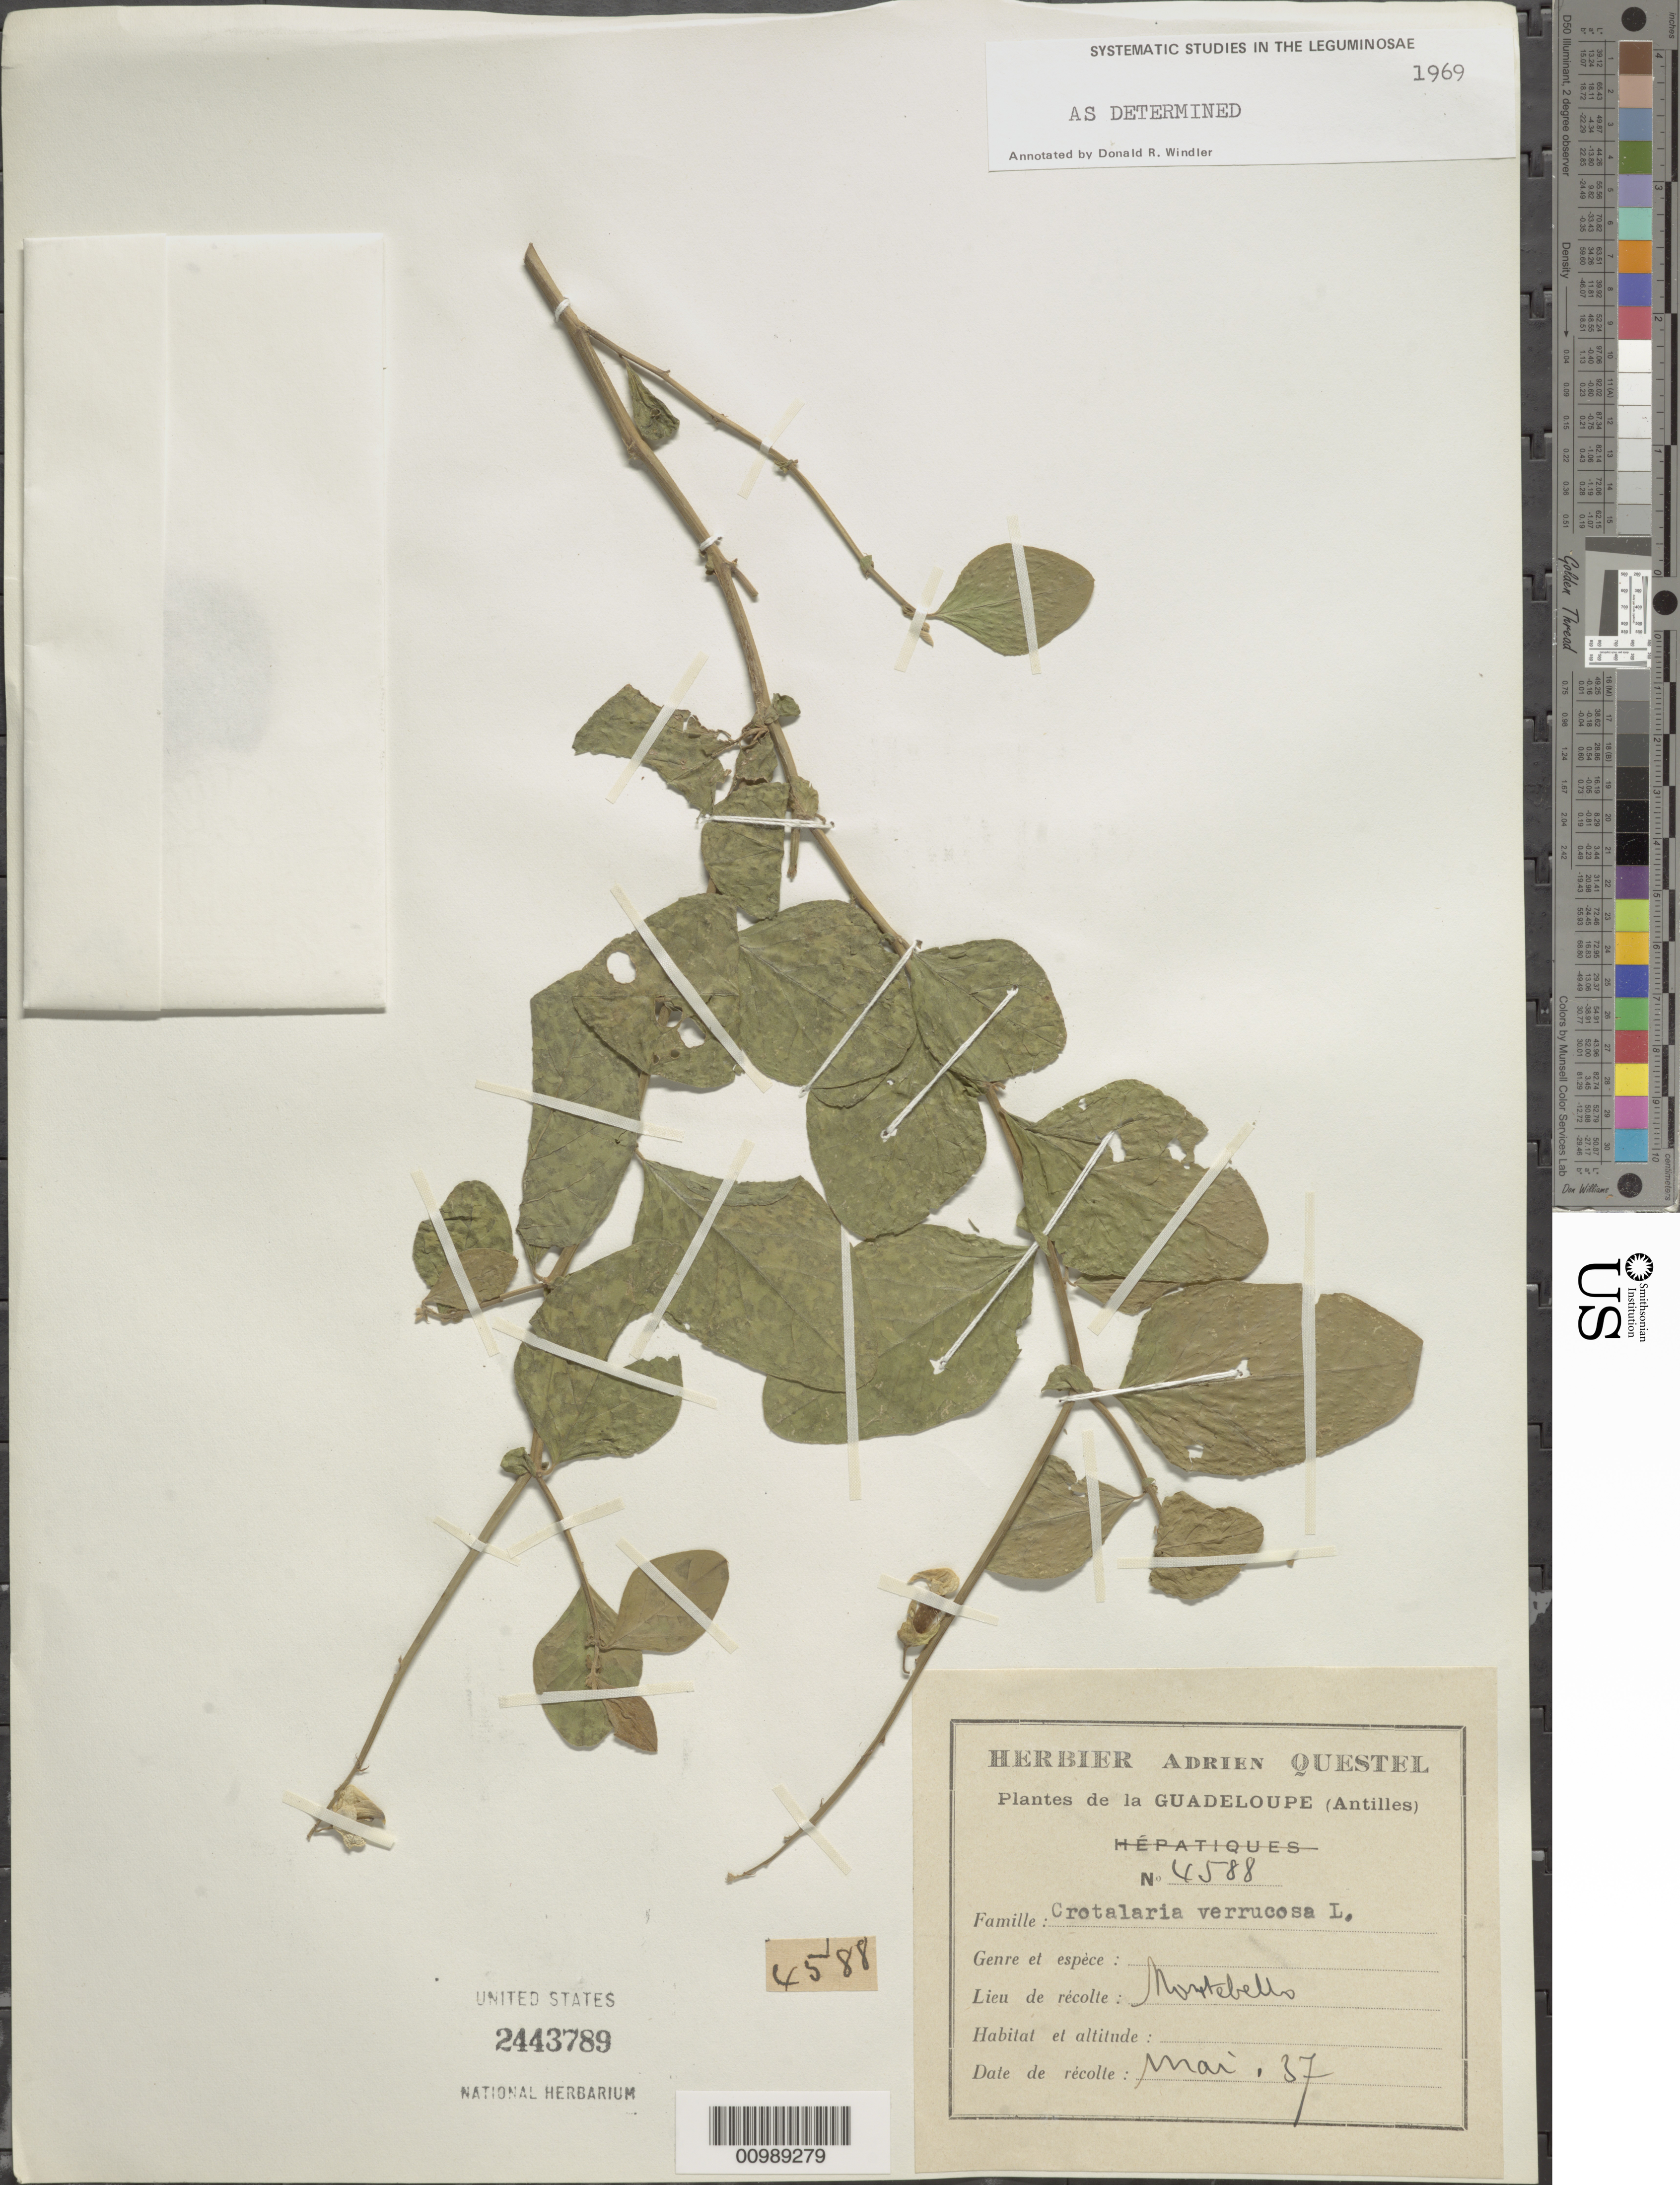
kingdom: Plantae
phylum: Tracheophyta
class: Magnoliopsida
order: Fabales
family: Fabaceae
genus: Crotalaria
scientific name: Crotalaria verrucosa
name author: L.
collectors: A. Questel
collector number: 4588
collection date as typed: Mar 37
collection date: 1937-03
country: Guadeloupe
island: Basse Terre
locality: Montebello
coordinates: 0 N, 0 E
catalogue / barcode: US 2443789